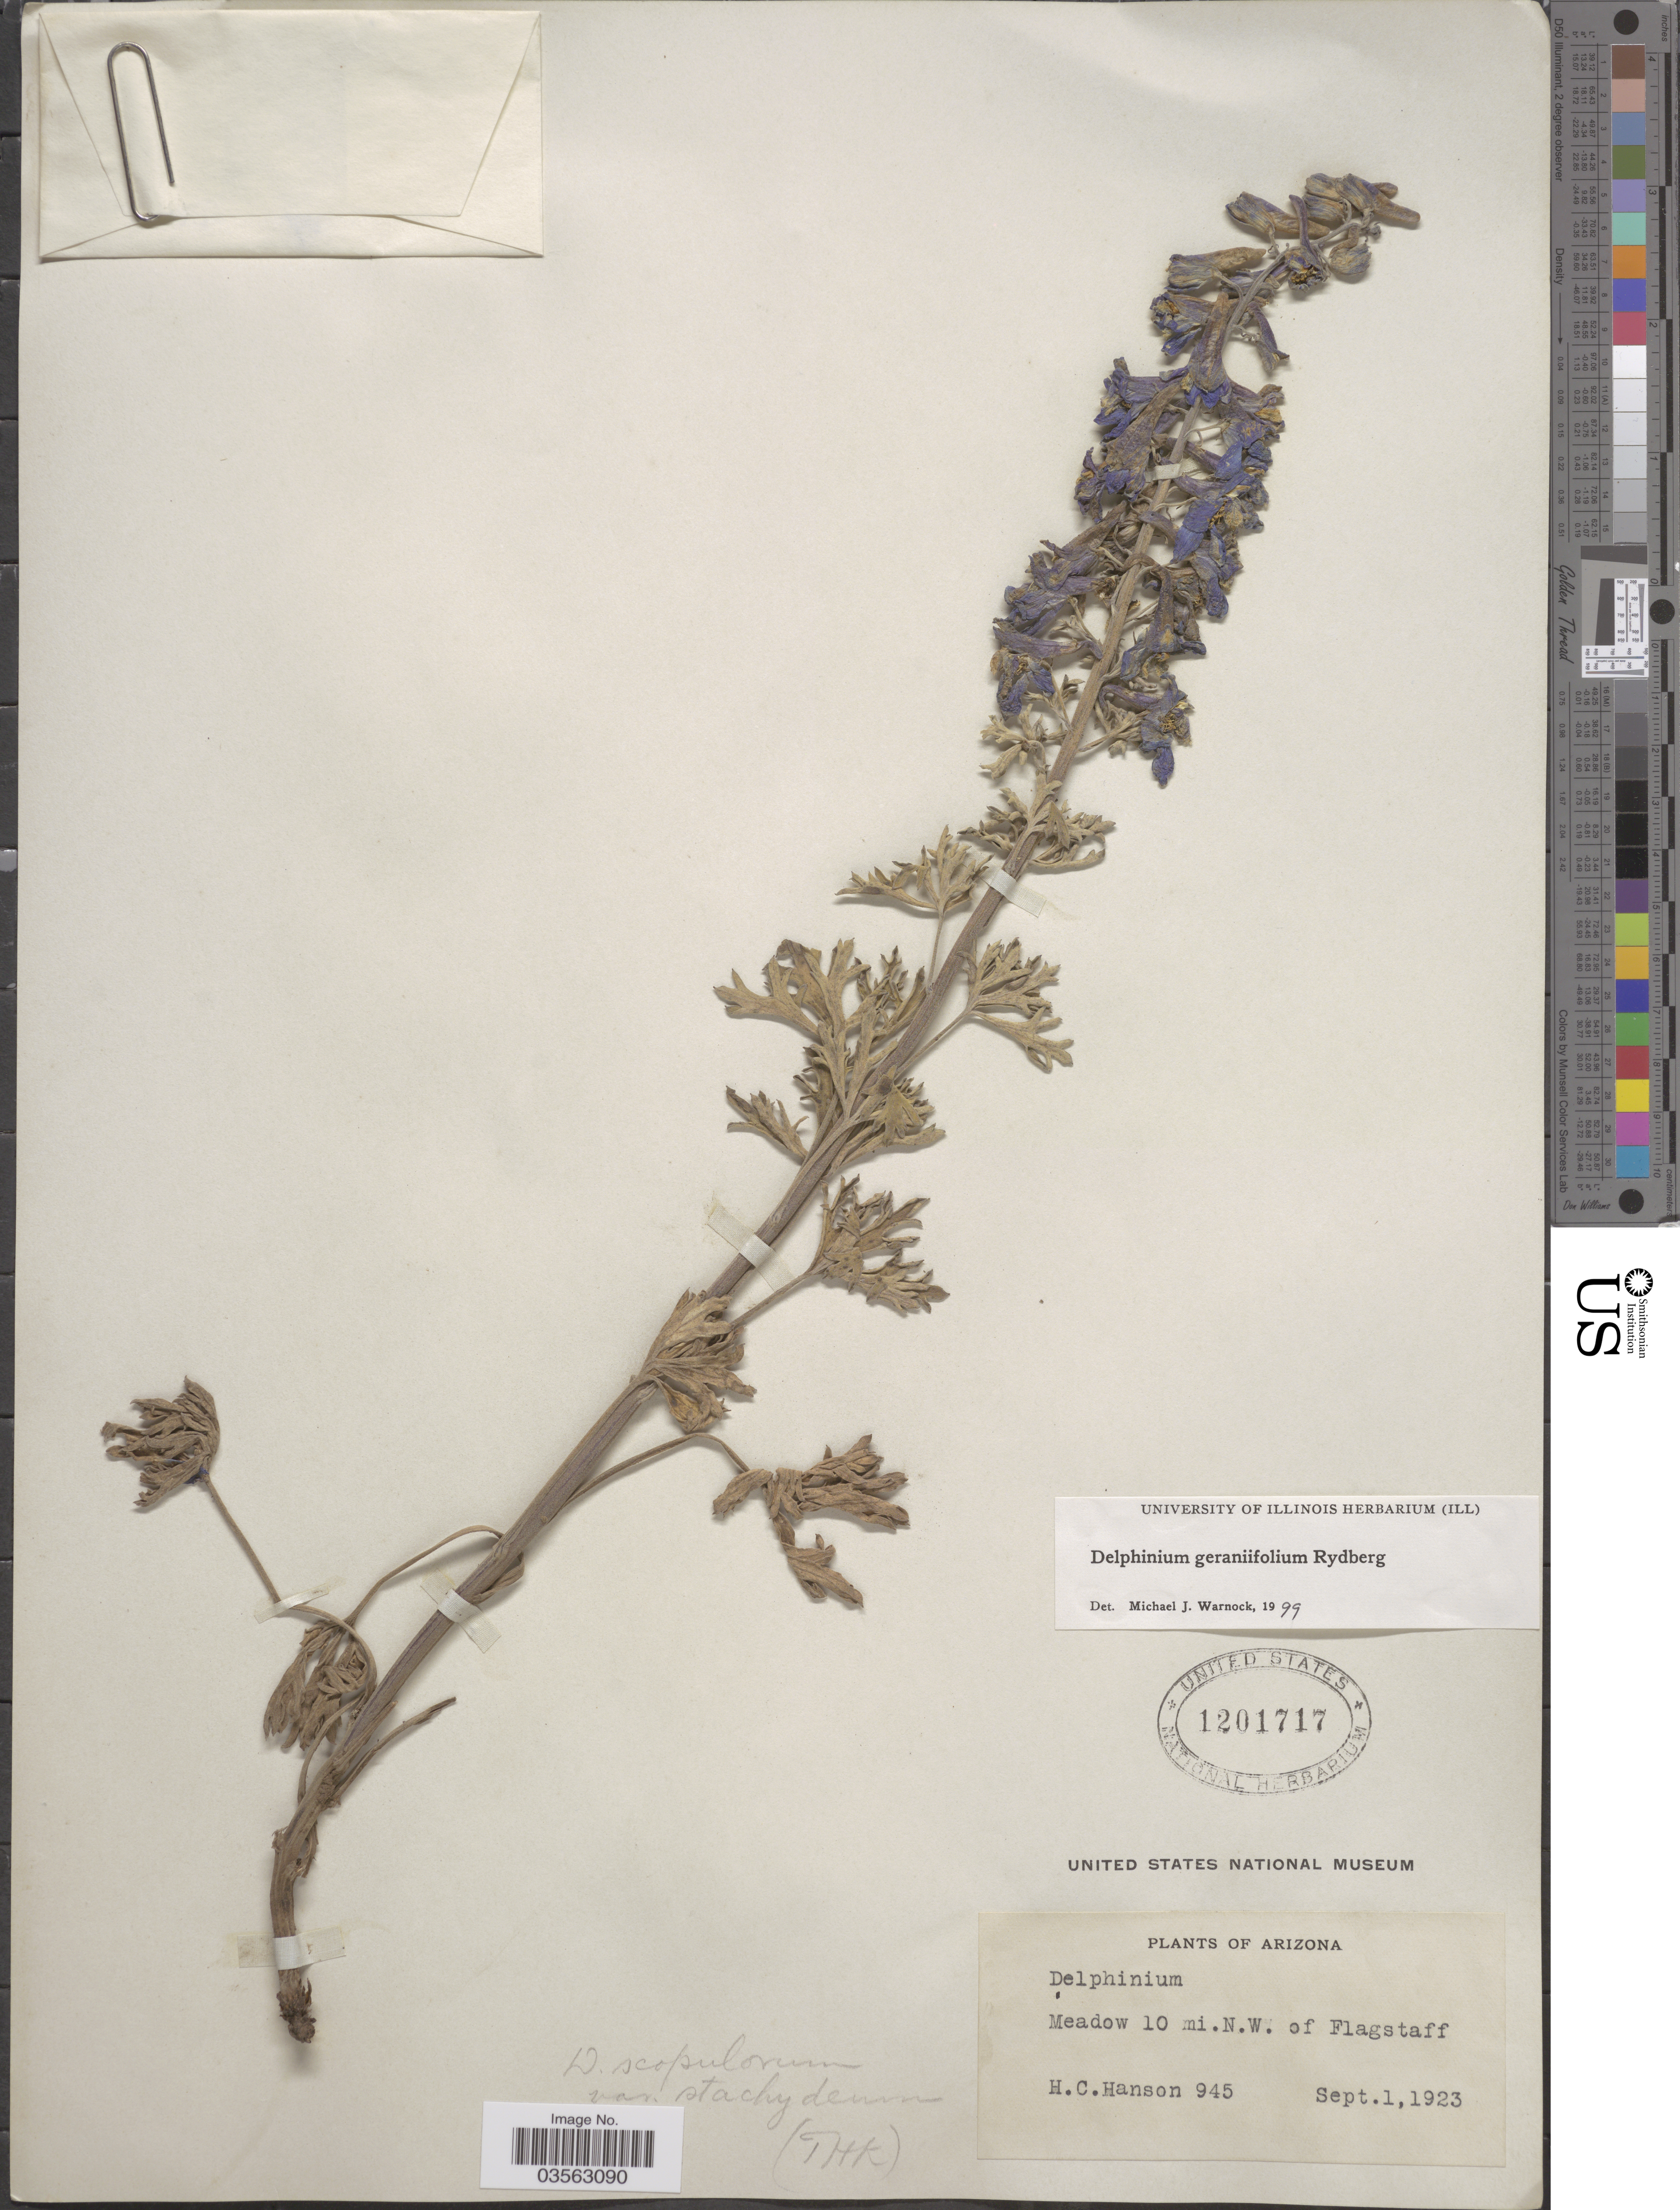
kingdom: Plantae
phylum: Tracheophyta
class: Magnoliopsida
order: Ranunculales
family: Ranunculaceae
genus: Delphinium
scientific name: Delphinium geraniifolium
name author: Rydb.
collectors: H. Hanson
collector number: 945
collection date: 1923-09-01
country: United States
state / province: Arizona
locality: Meadow 10 mi. N.W. of Flagstaff.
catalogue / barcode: US 1201717